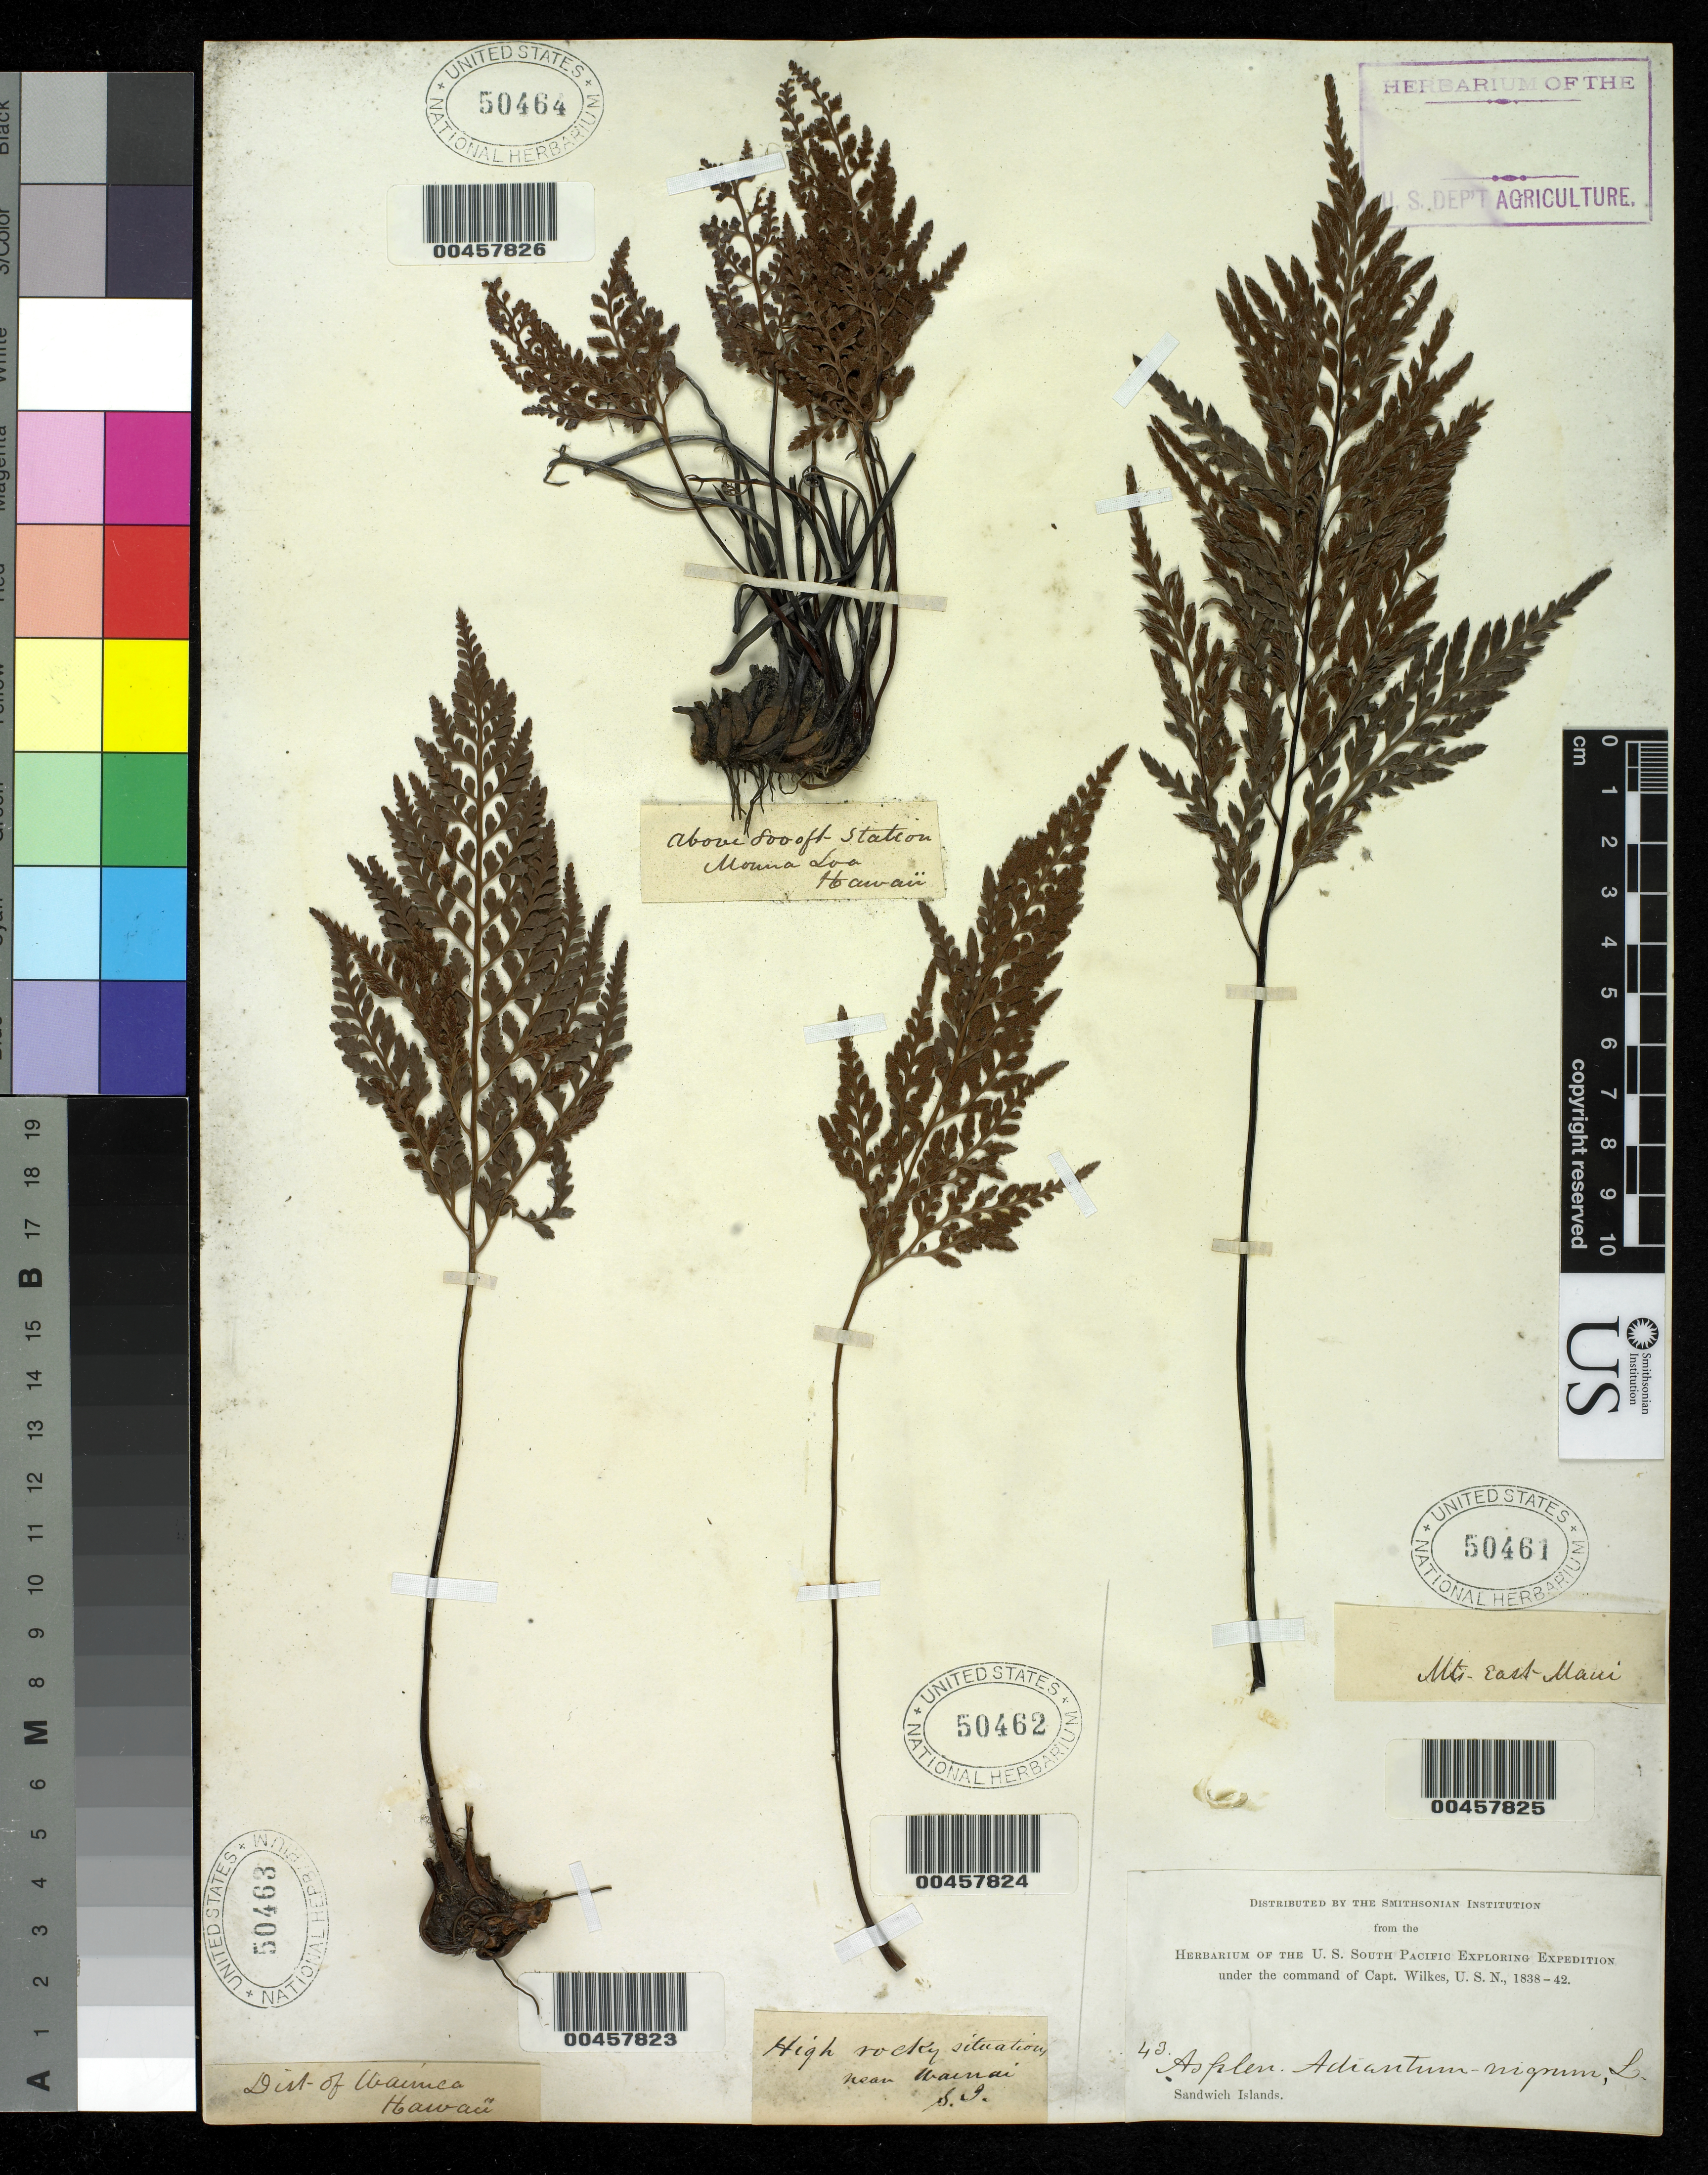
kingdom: Plantae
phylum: Tracheophyta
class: Polypodiopsida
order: Polypodiales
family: Aspleniaceae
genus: Asplenium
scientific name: Asplenium adiantum-nigrum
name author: L.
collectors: Wilkes Explor. Exped.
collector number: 43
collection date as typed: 1838 to -- --- 1842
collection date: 1838/1842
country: United States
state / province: Hawaii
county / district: Hawaii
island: Hawaii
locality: Sandwich Islands. Dist. of Waimea, Hawaii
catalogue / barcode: US 50463